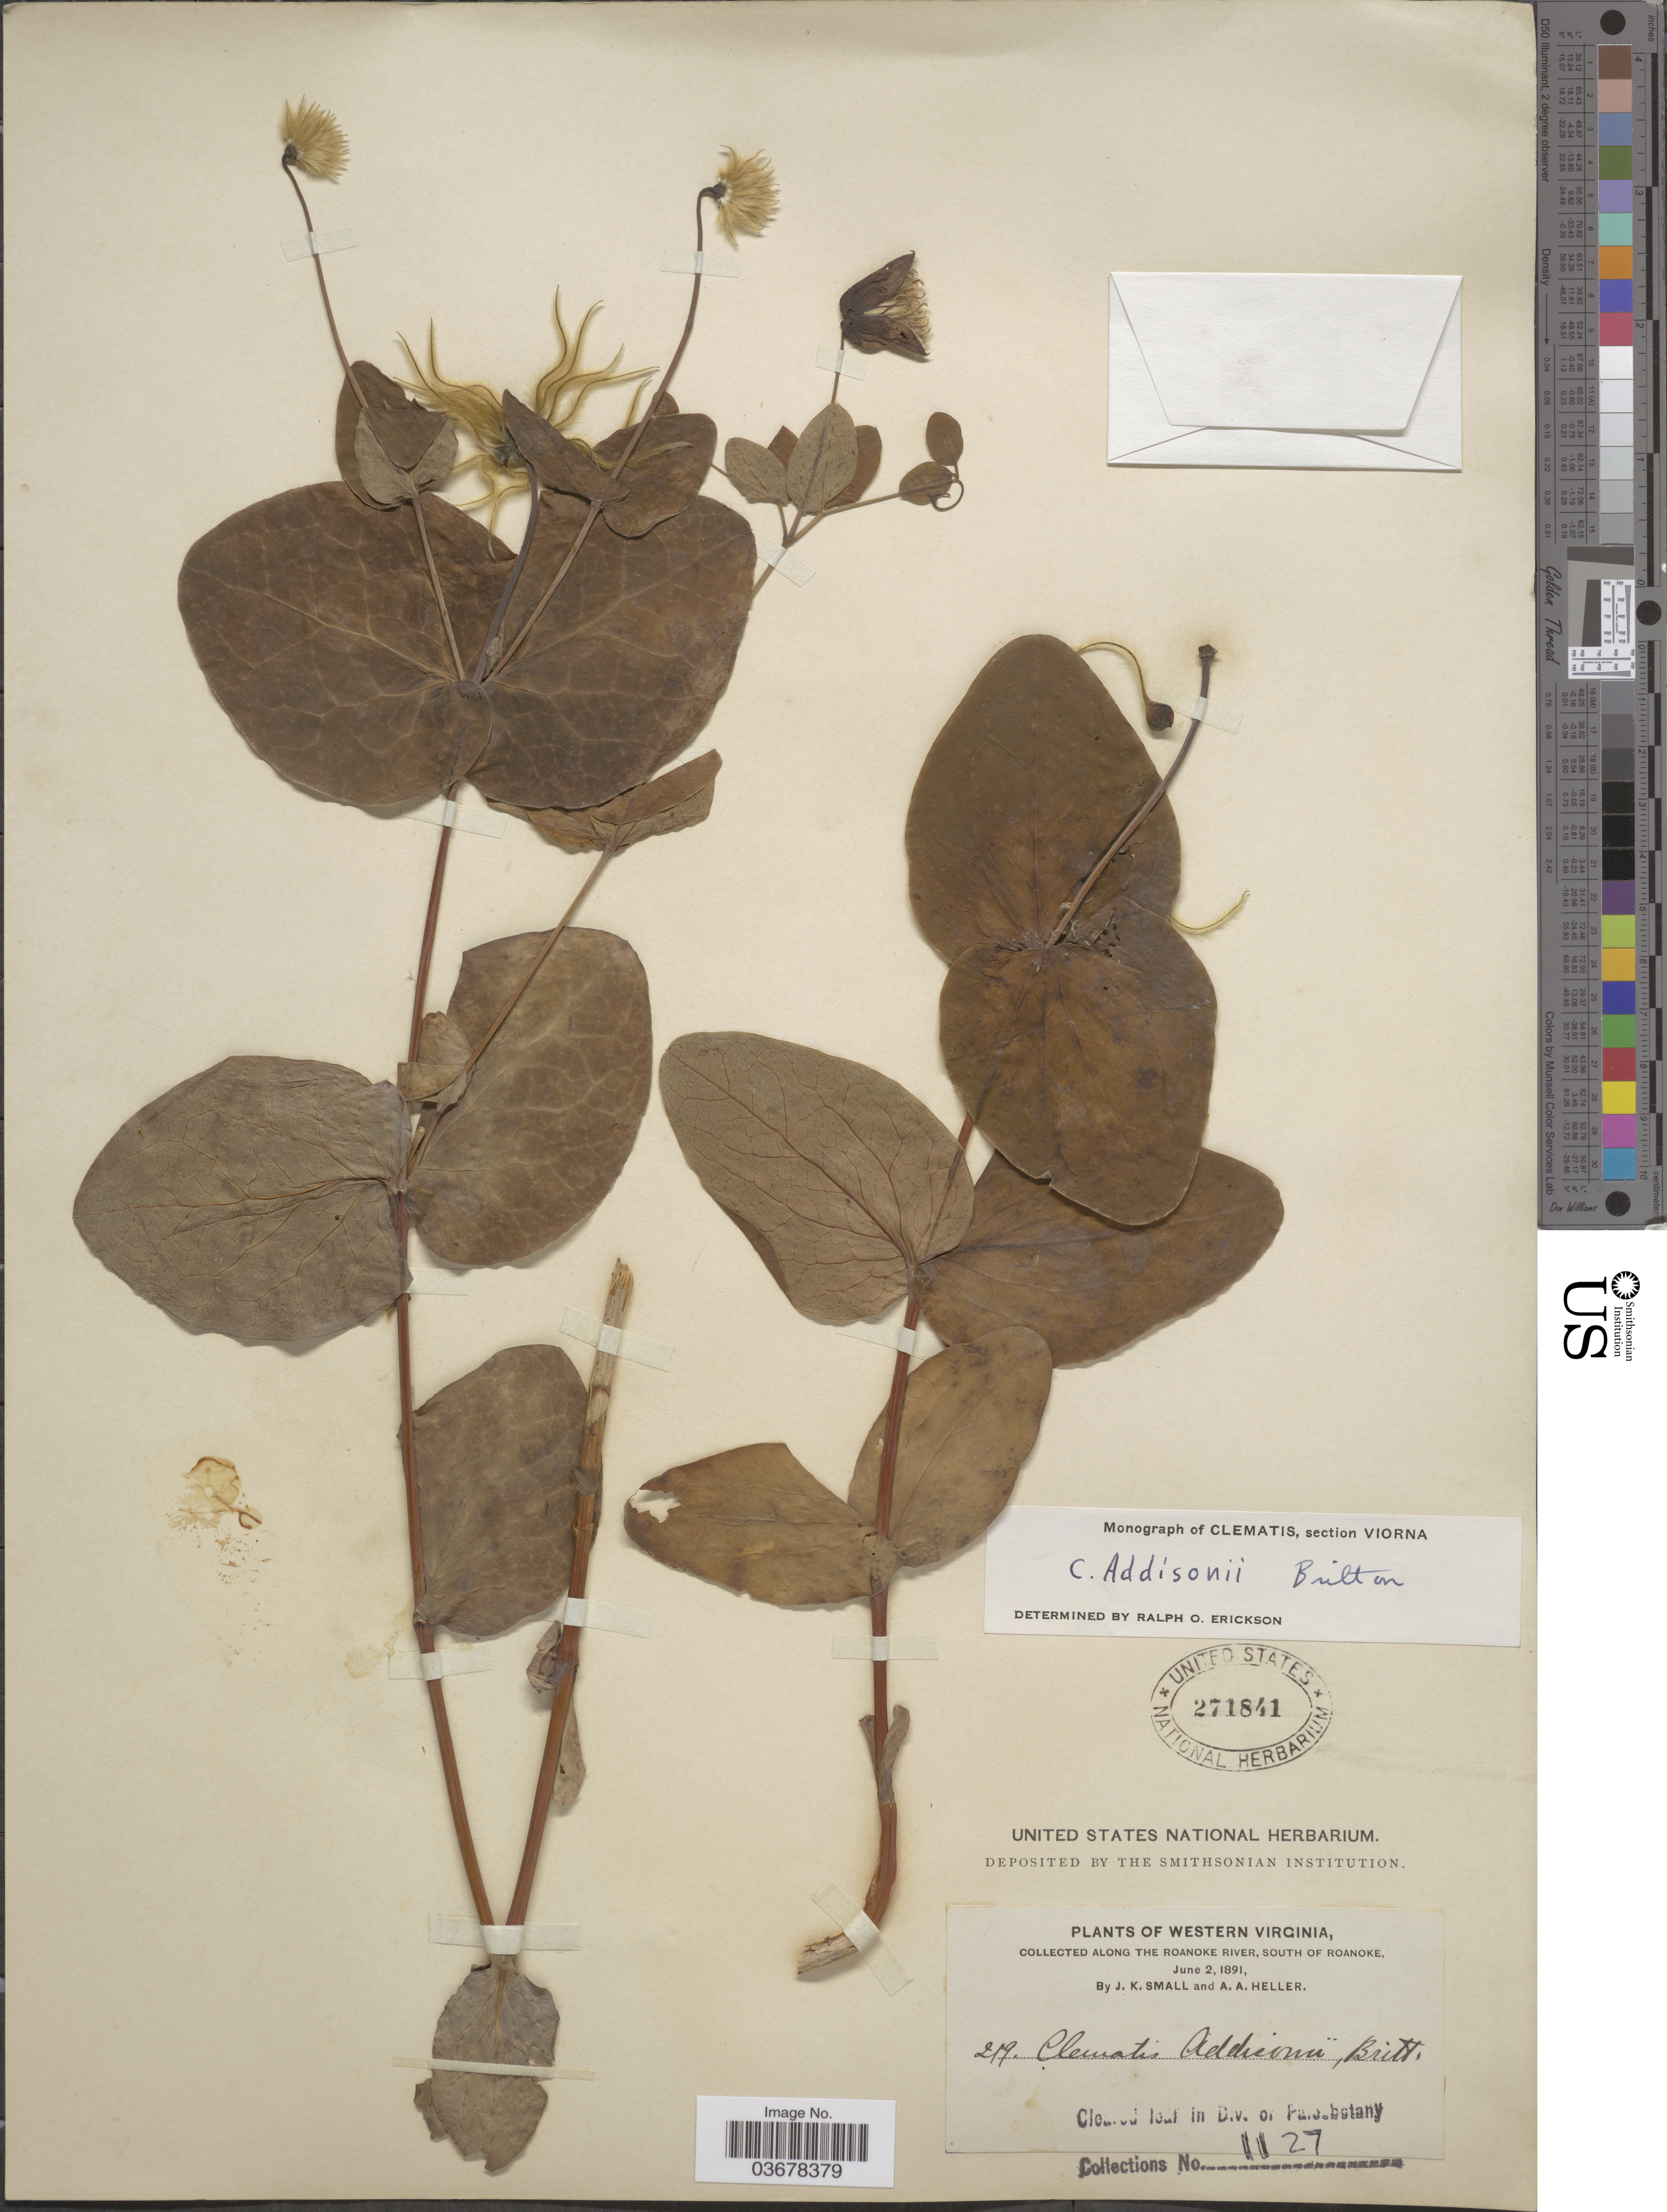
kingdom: Plantae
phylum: Tracheophyta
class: Magnoliopsida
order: Ranunculales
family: Ranunculaceae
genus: Clematis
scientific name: Clematis viorna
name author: L.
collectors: J. K. Small & A. A. Heller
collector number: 219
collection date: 1891-06-02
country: United States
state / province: Virginia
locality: Western Virginia. Along the Roanoke River, South of Roanoke.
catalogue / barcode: US 271841